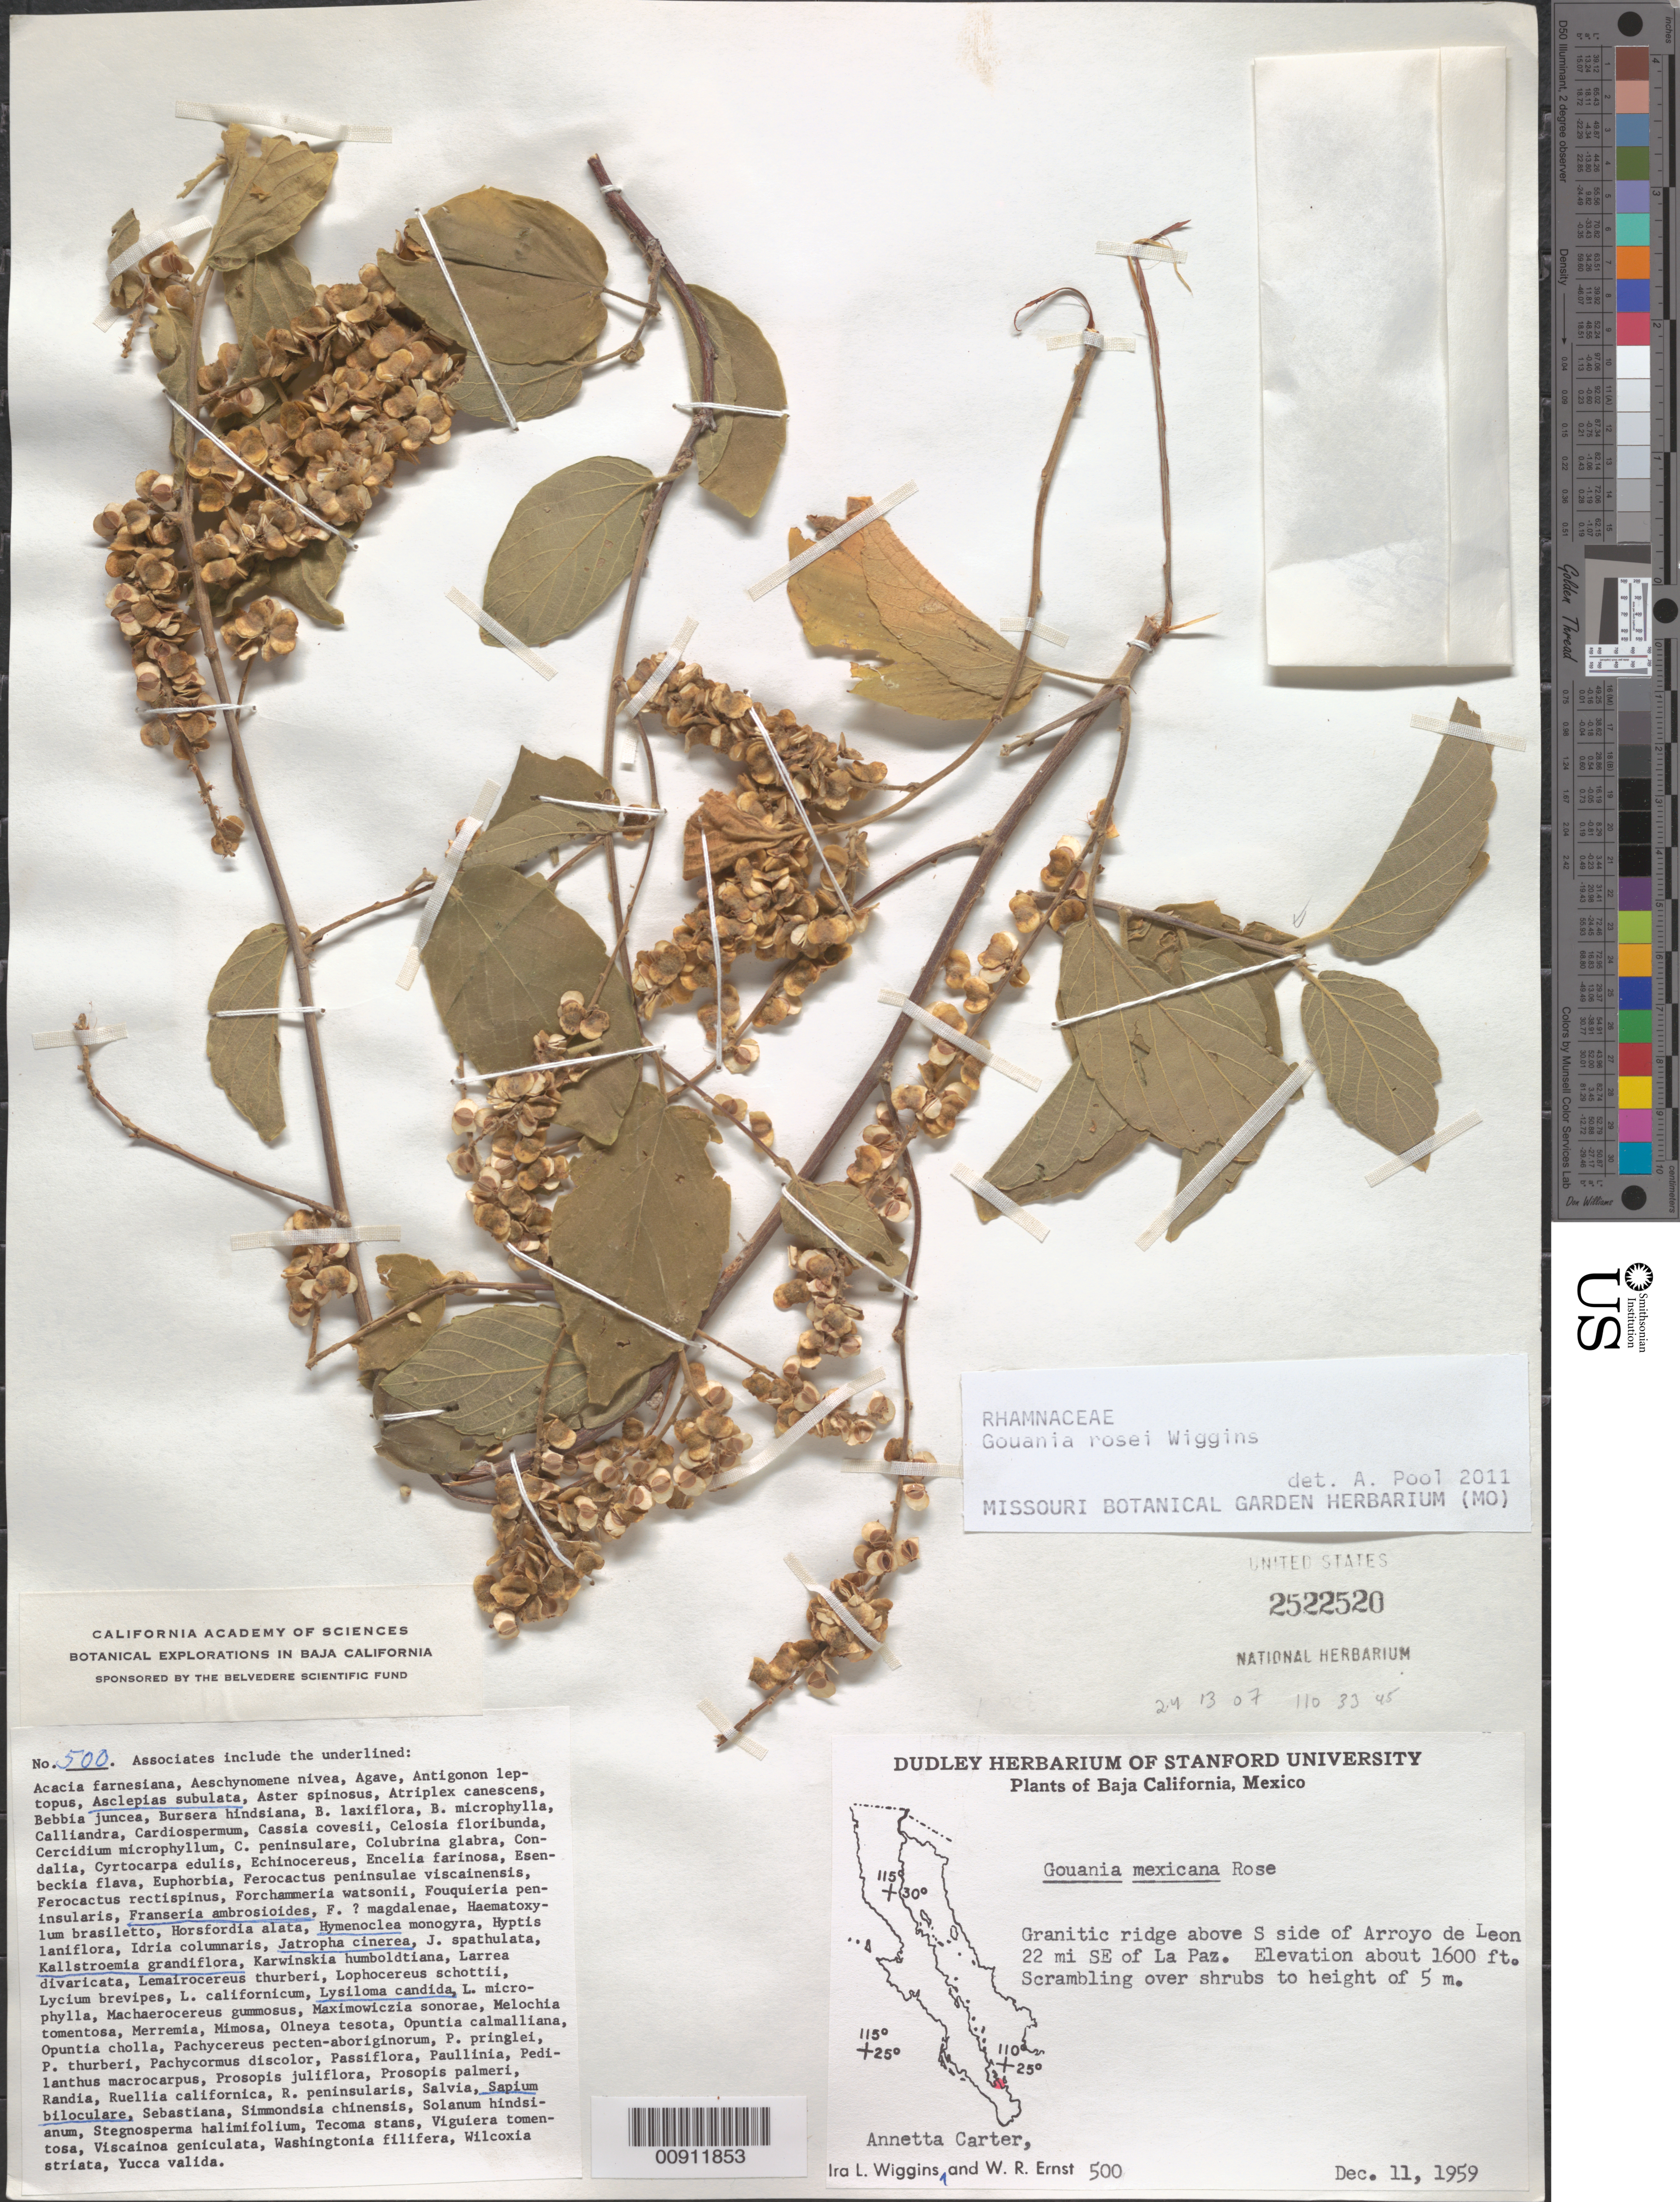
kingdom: Plantae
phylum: Tracheophyta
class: Magnoliopsida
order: Rosales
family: Rhamnaceae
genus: Gouania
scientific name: Gouania rosei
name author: Wiggins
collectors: I. L. Wiggins, A. Carter & W. R. Ernst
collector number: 500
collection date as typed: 11 Dec 1959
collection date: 1959-12-11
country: Mexico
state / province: Baja California Sur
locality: Granitic ridge above S side of Arroyo de Leon 22 mi. SE of La Paz.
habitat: Scrambling over shrubs to height of 5 m. Associates: Asclepias subulata, Franseria ambrosioides, Hymenoclea, Jatropha cinerea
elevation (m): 488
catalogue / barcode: US 2522520